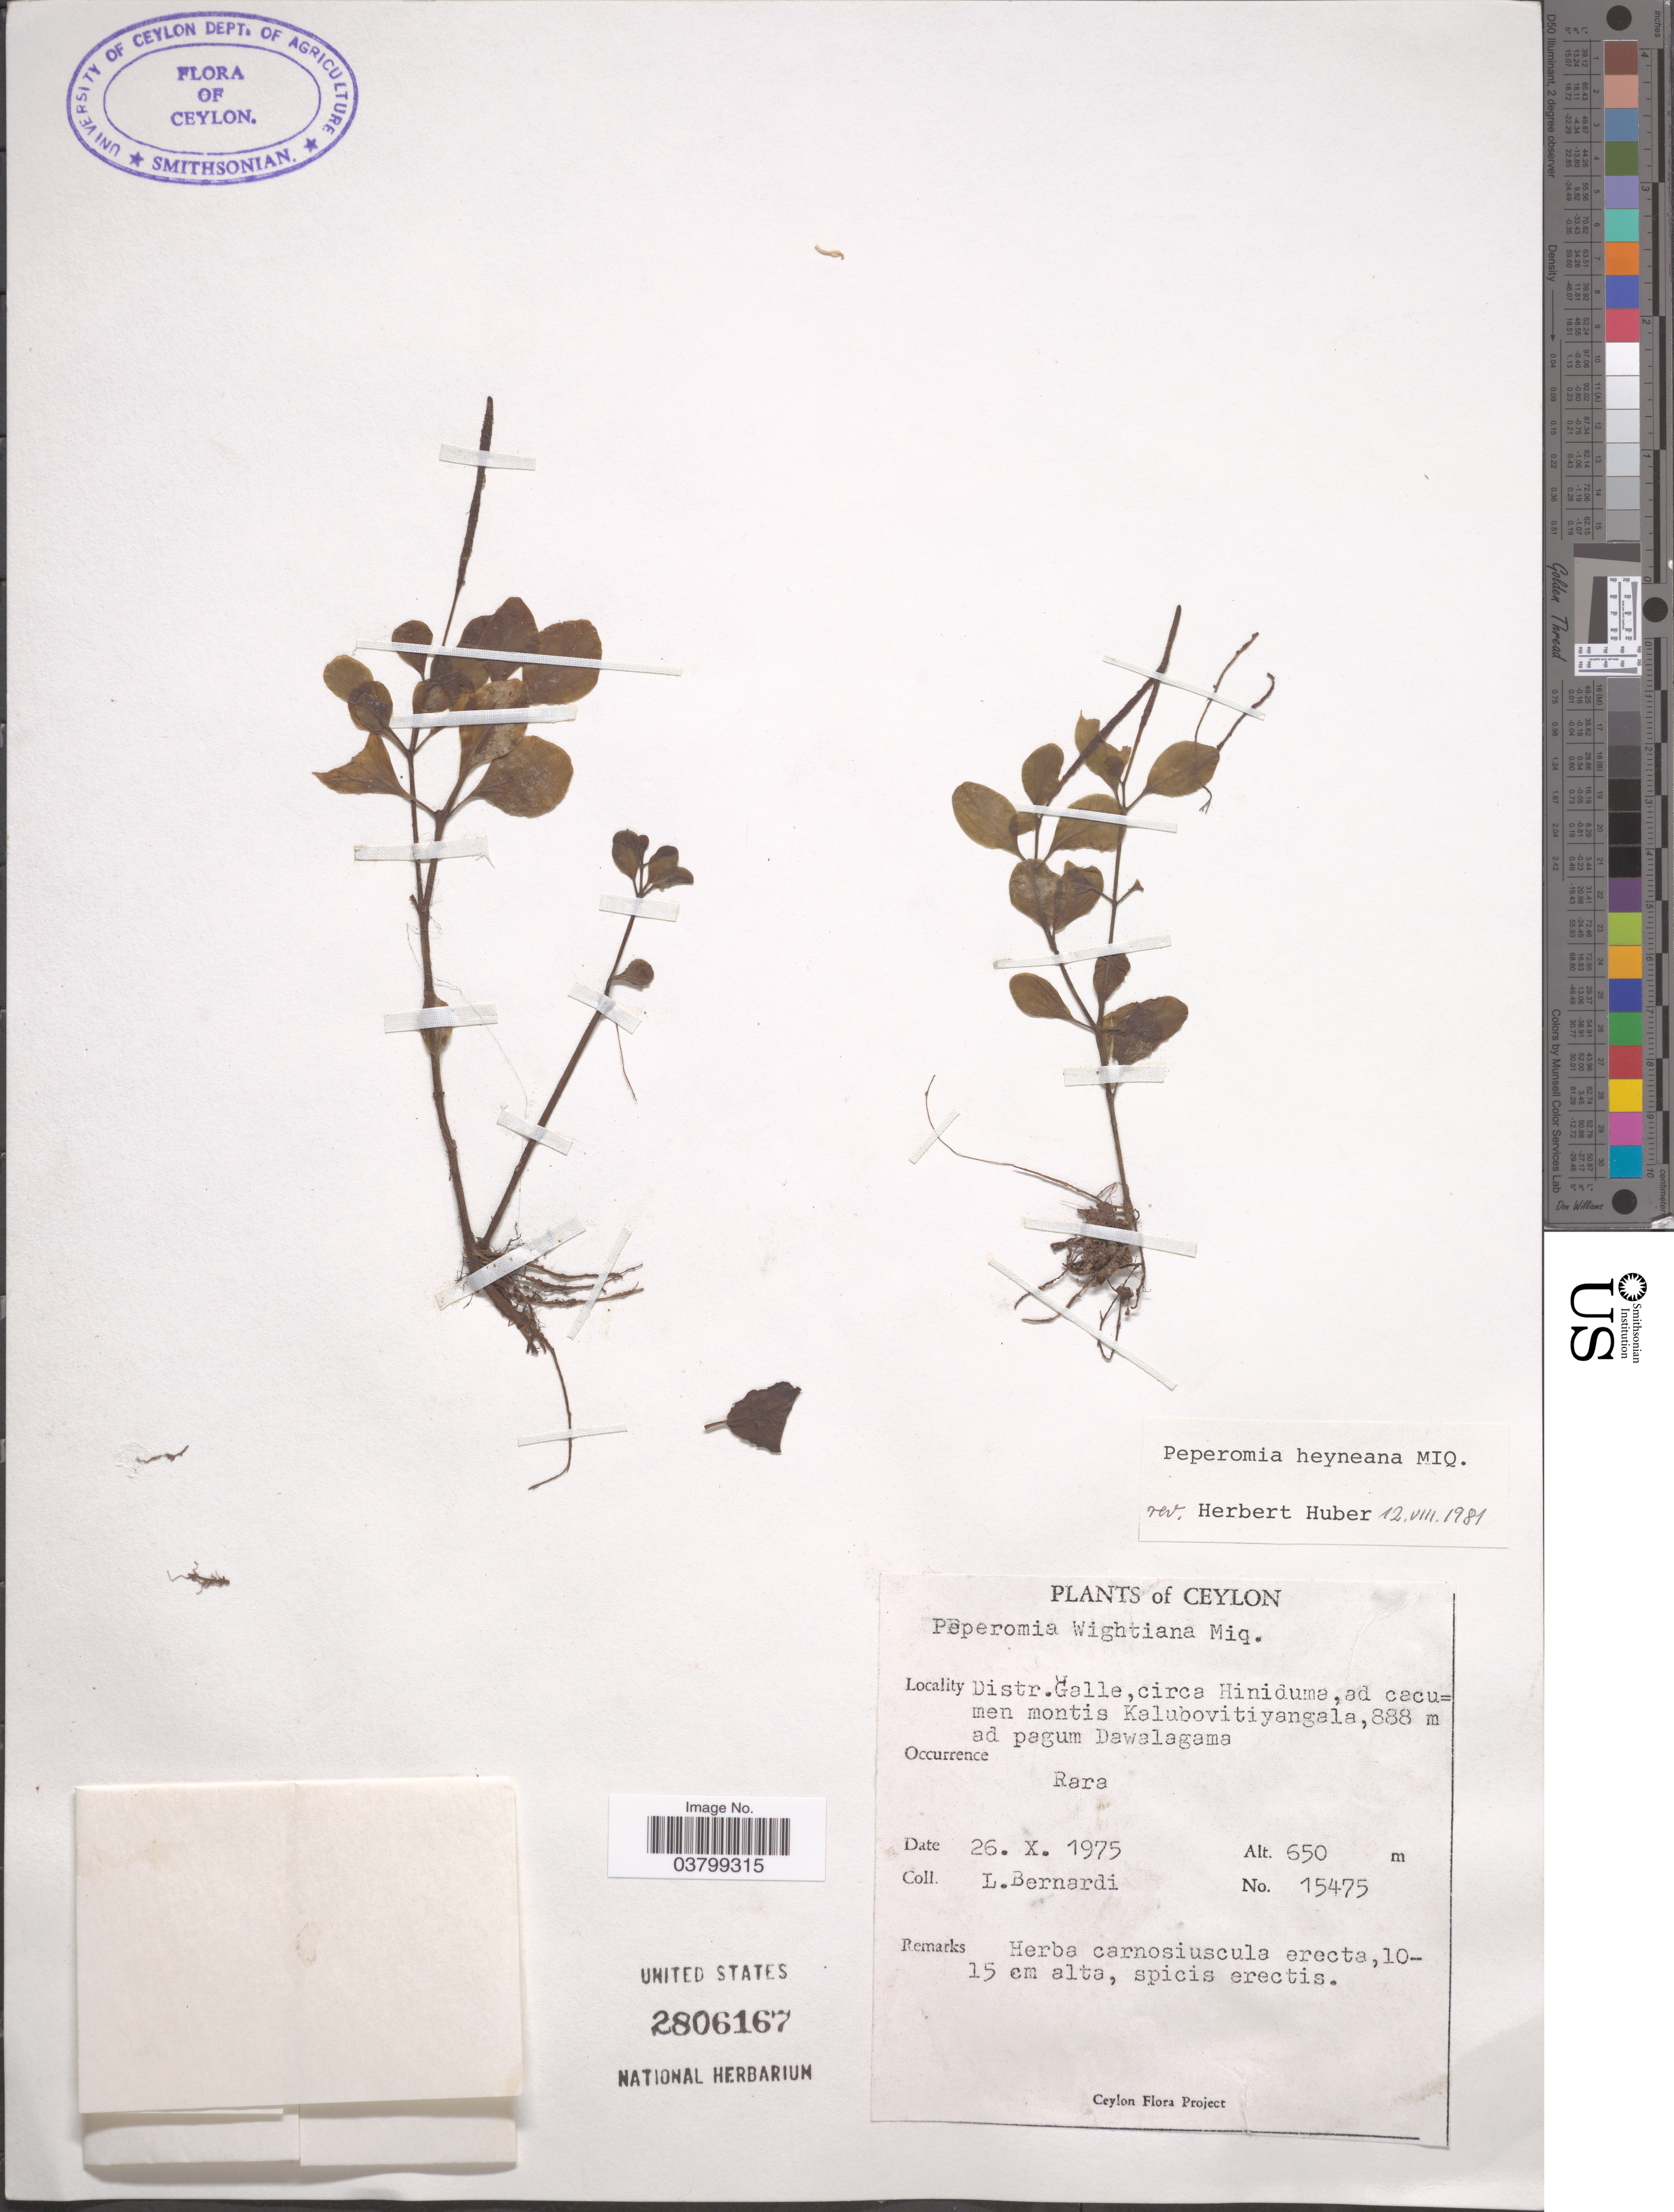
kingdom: Plantae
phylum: Tracheophyta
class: Magnoliopsida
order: Piperales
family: Piperaceae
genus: Peperomia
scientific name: Peperomia heyneana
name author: Miq.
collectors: L. Bernardi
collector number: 15475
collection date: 1975-10-26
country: Sri Lanka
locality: Ceylon. Distr. Galle, circa Hiniduma, ad cacumen montis Kalubovitiyangal, ad pagum Dawalagama.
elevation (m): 650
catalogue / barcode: US 2806167